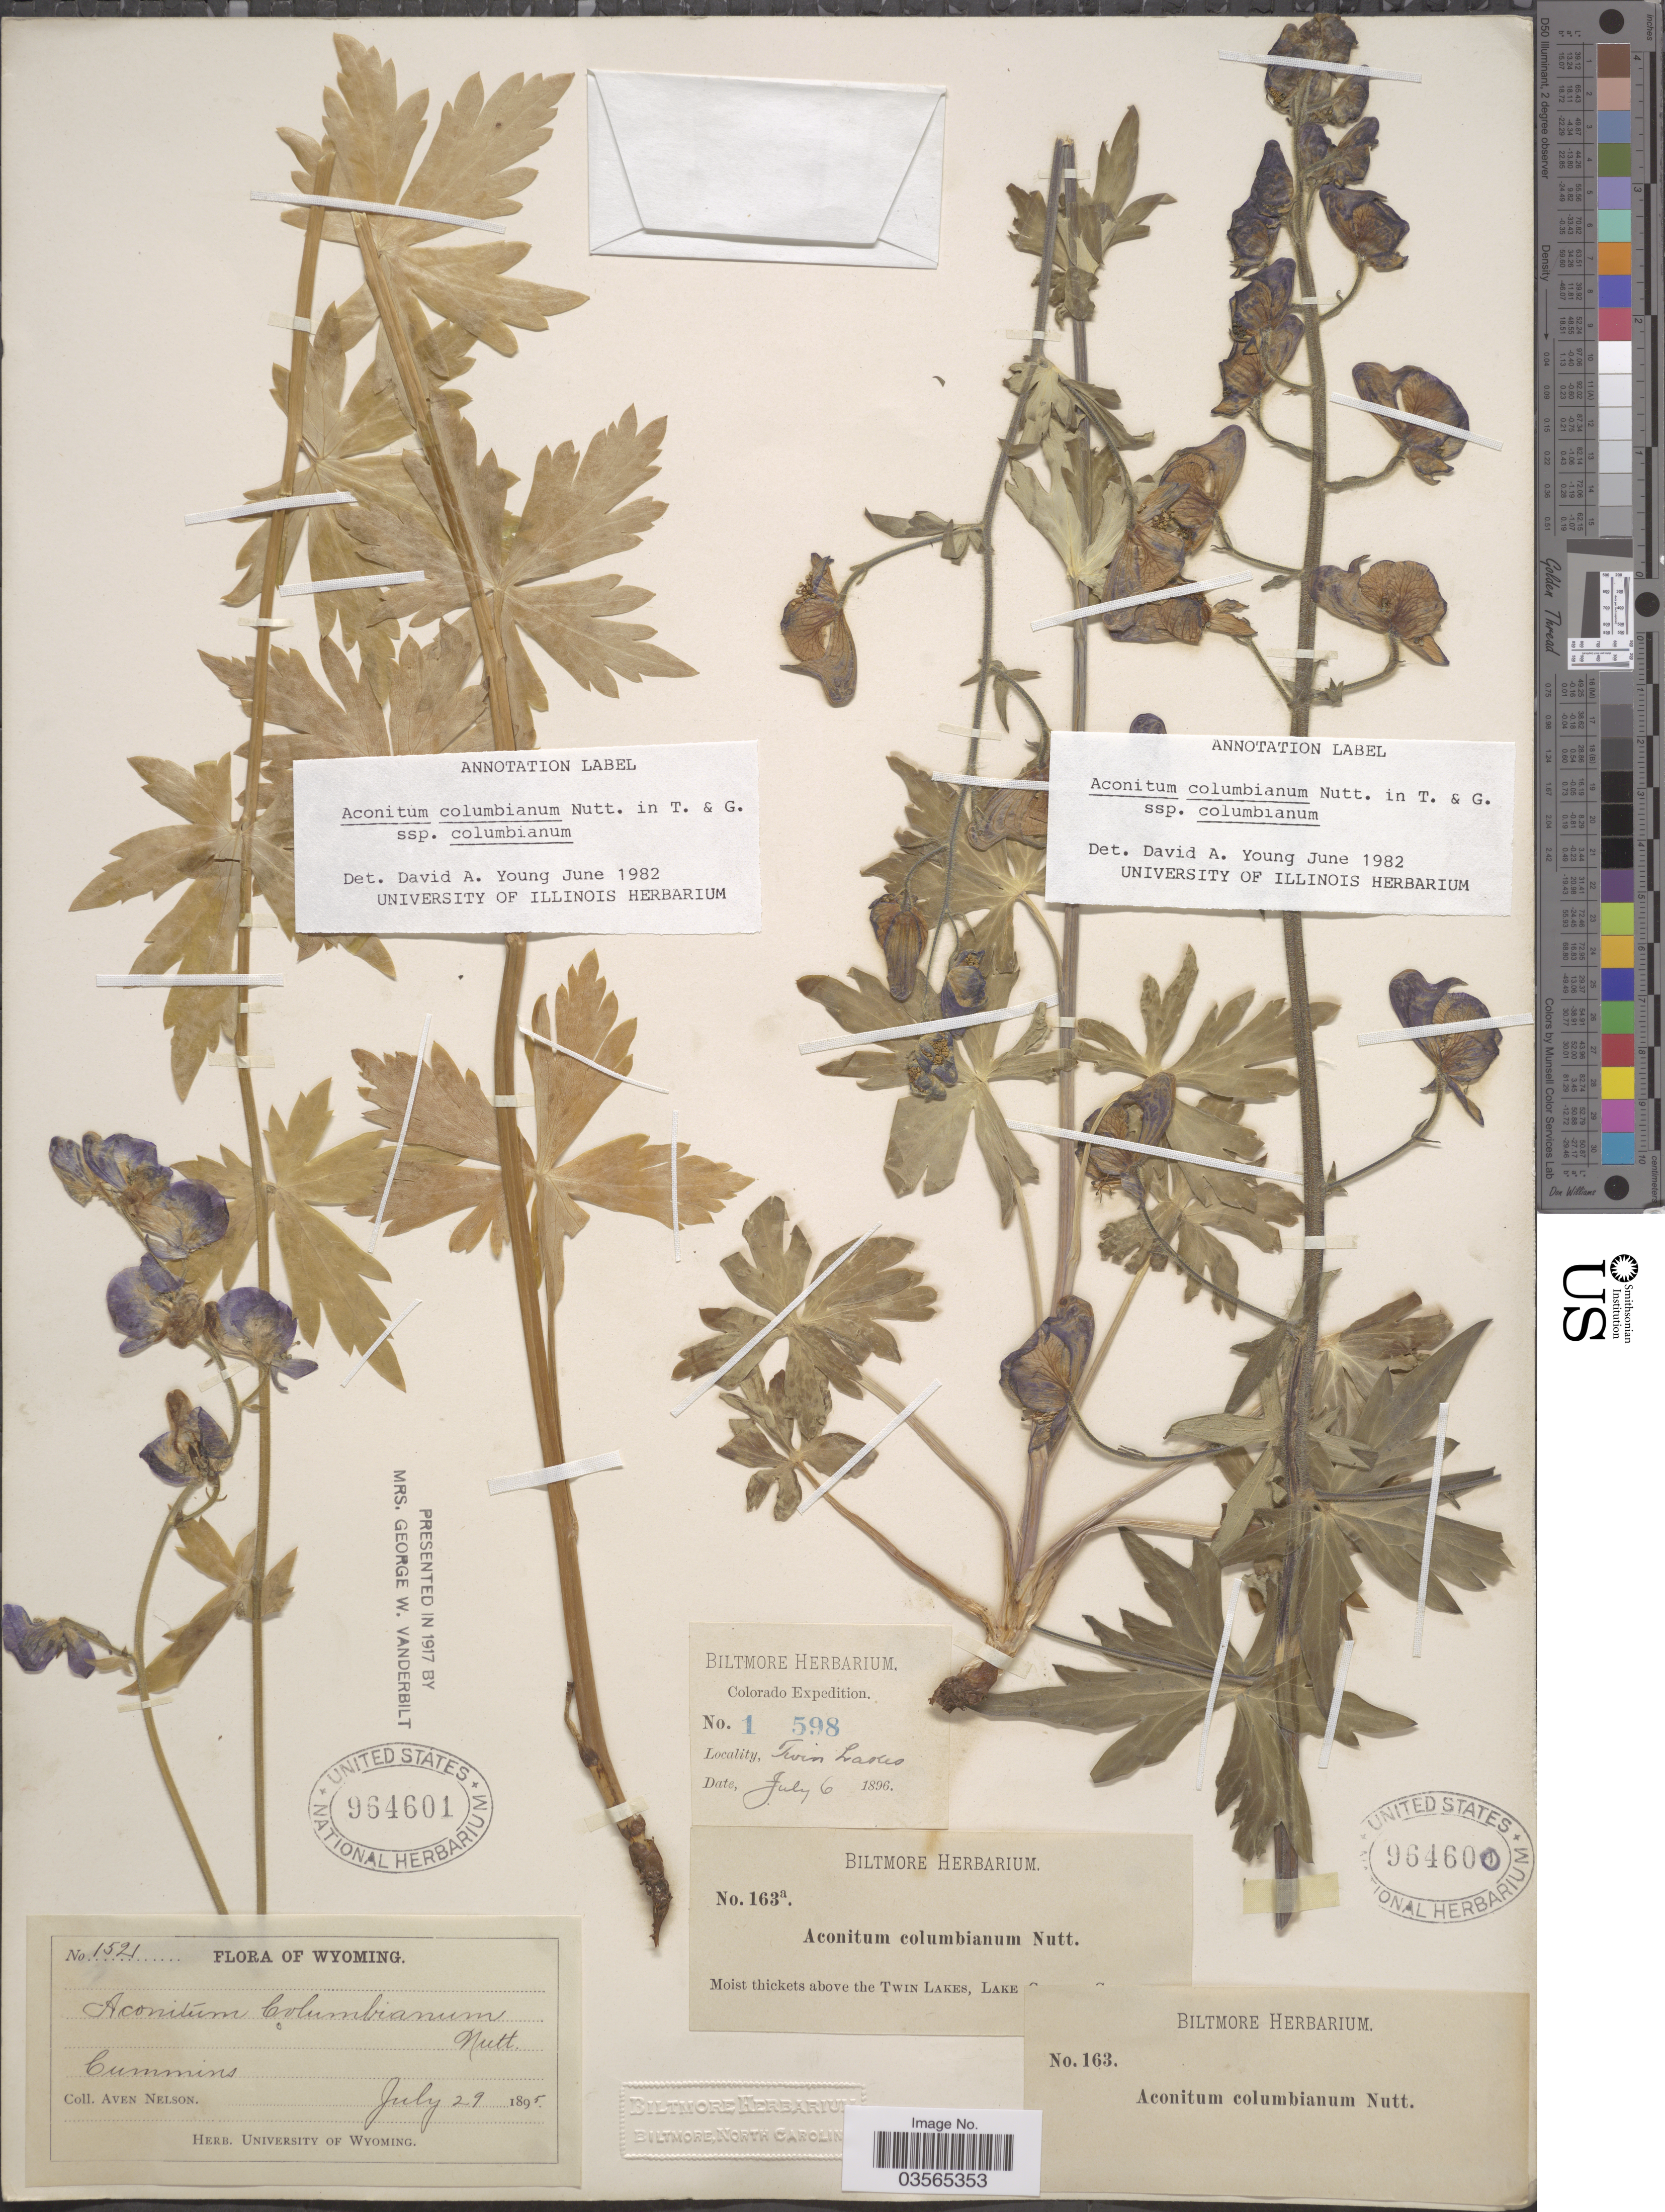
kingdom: Plantae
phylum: Tracheophyta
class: Magnoliopsida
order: Ranunculales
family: Ranunculaceae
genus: Aconitum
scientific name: Aconitum columbianum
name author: Nutt.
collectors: A. Nelson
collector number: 1521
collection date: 1895-07-29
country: United States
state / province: Wyoming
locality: Cummins.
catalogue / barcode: US 964601